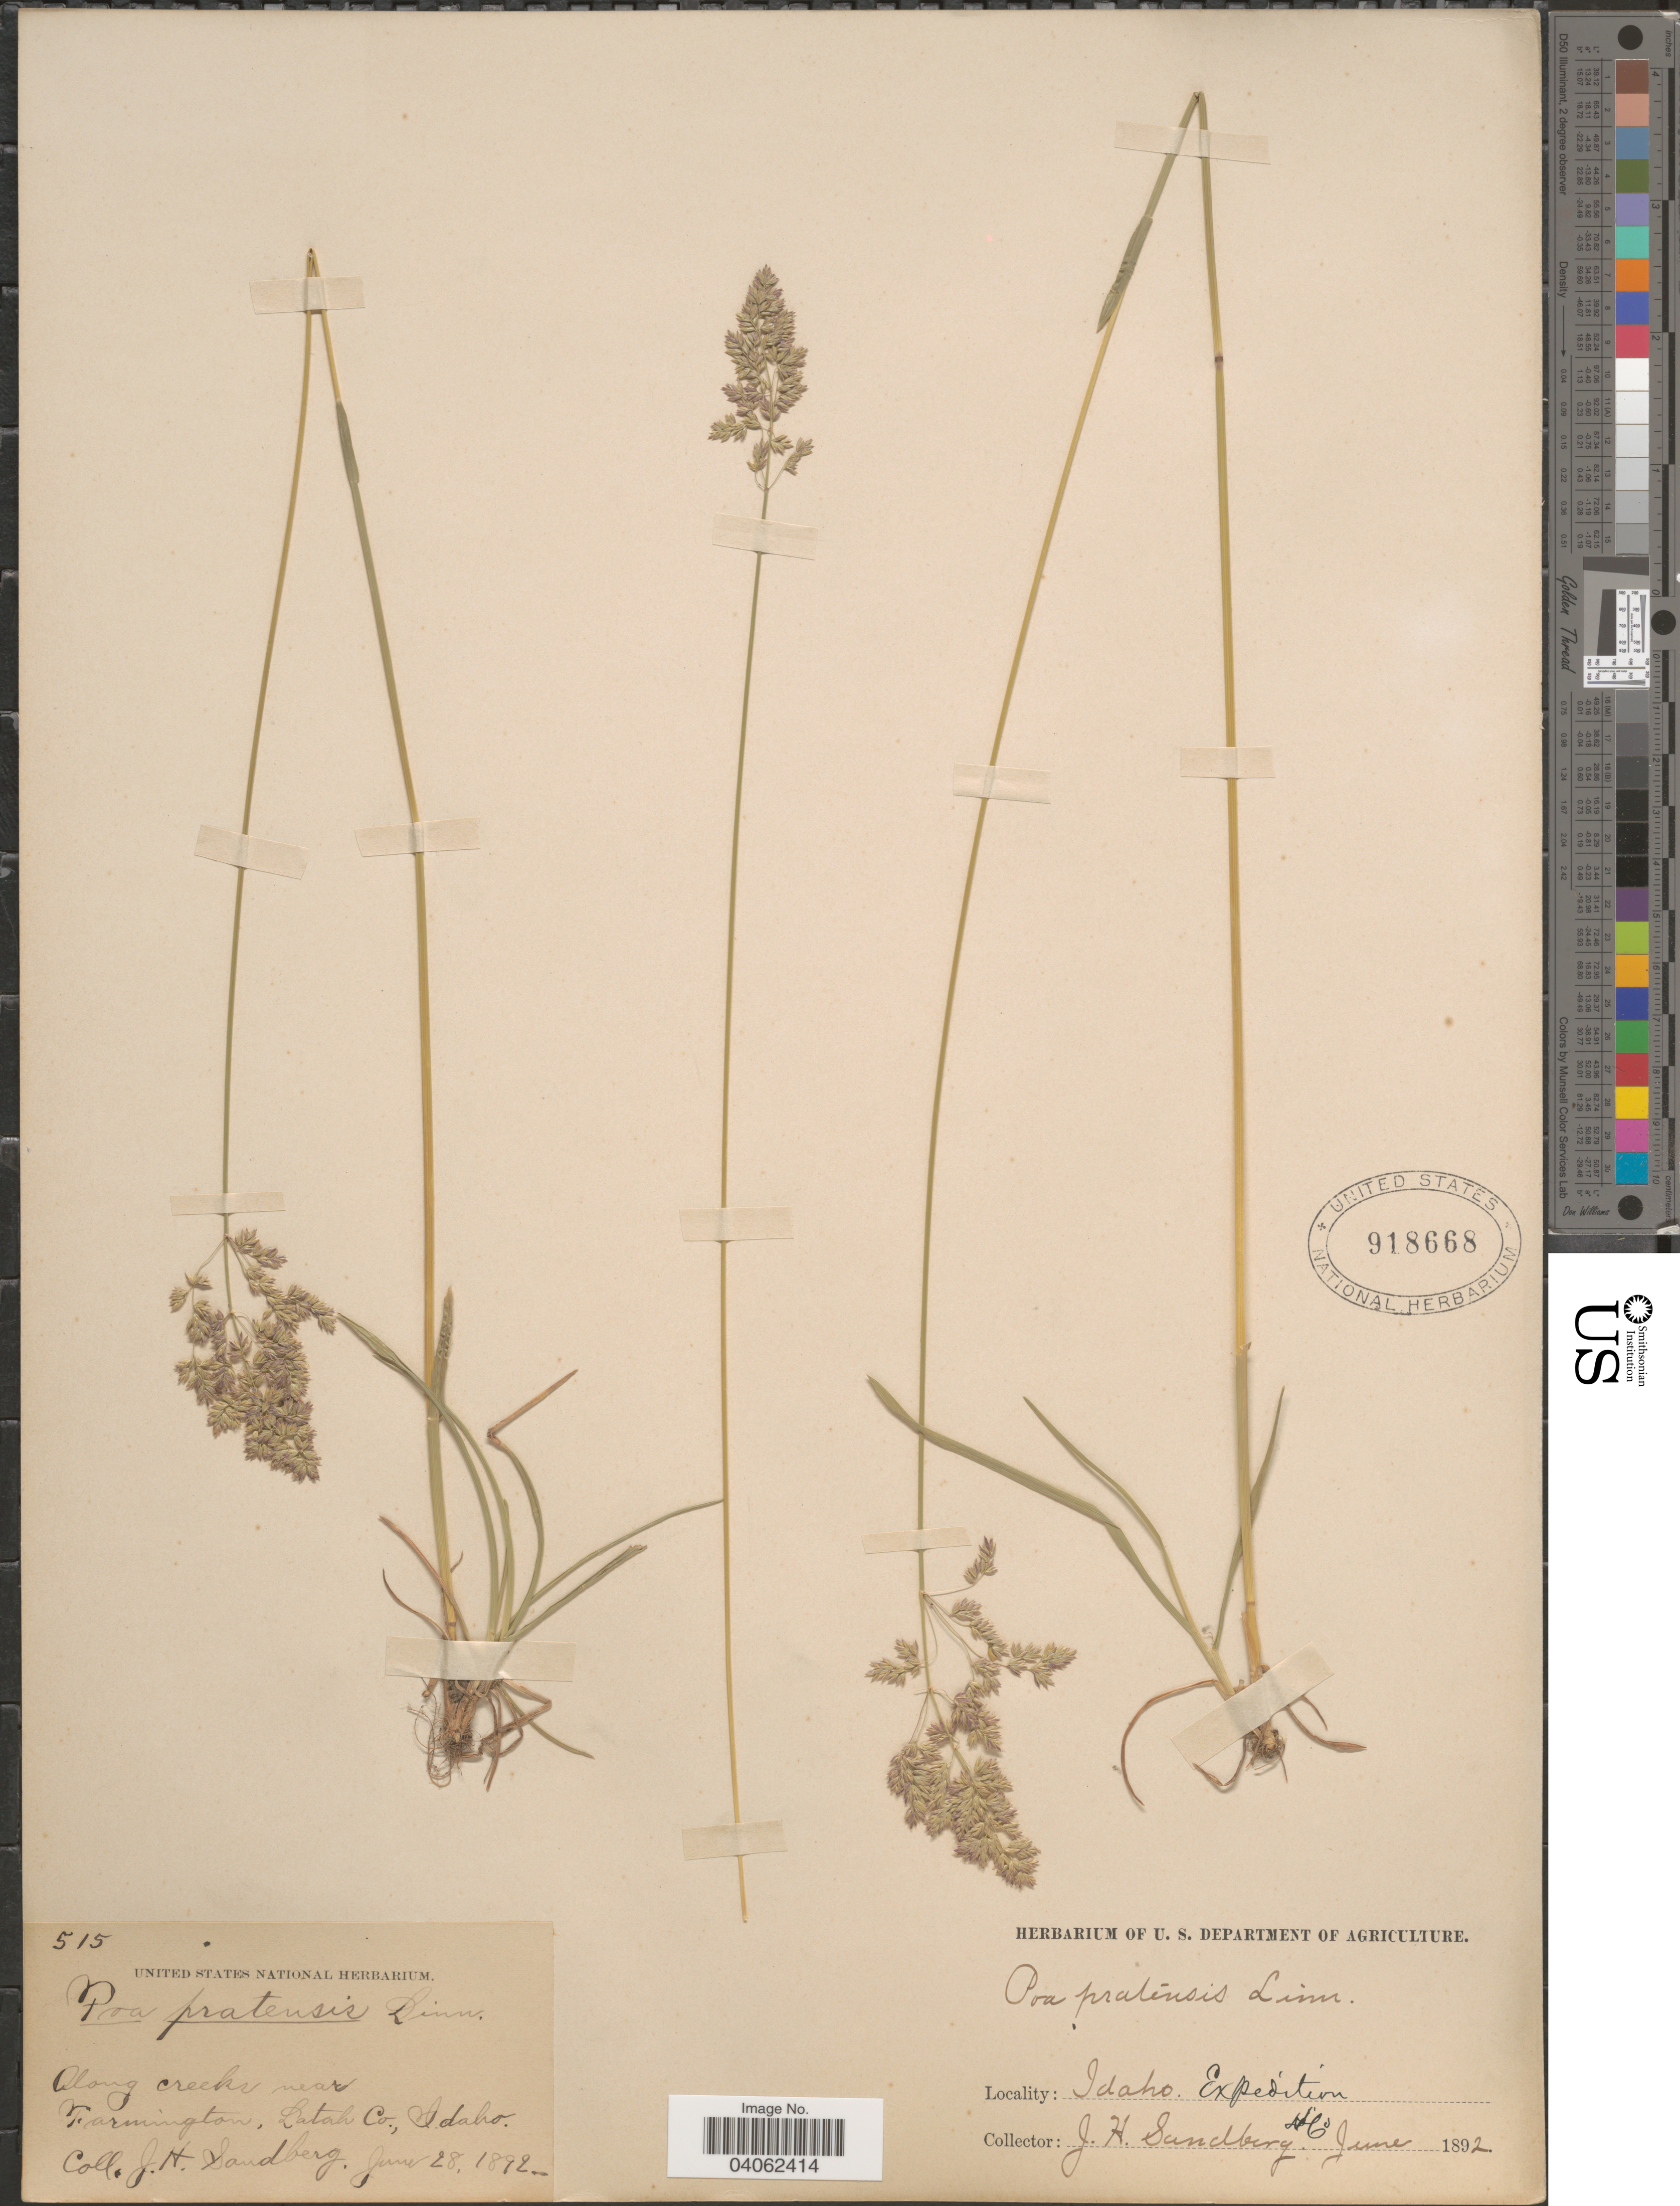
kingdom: Plantae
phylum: Tracheophyta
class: Liliopsida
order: Poales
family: Poaceae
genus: Poa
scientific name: Poa pratensis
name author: L.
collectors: J. H. Sandberg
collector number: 515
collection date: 1892-06-28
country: United States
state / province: Idaho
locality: Along creek near Farmington, Latah Co.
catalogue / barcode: US 918668